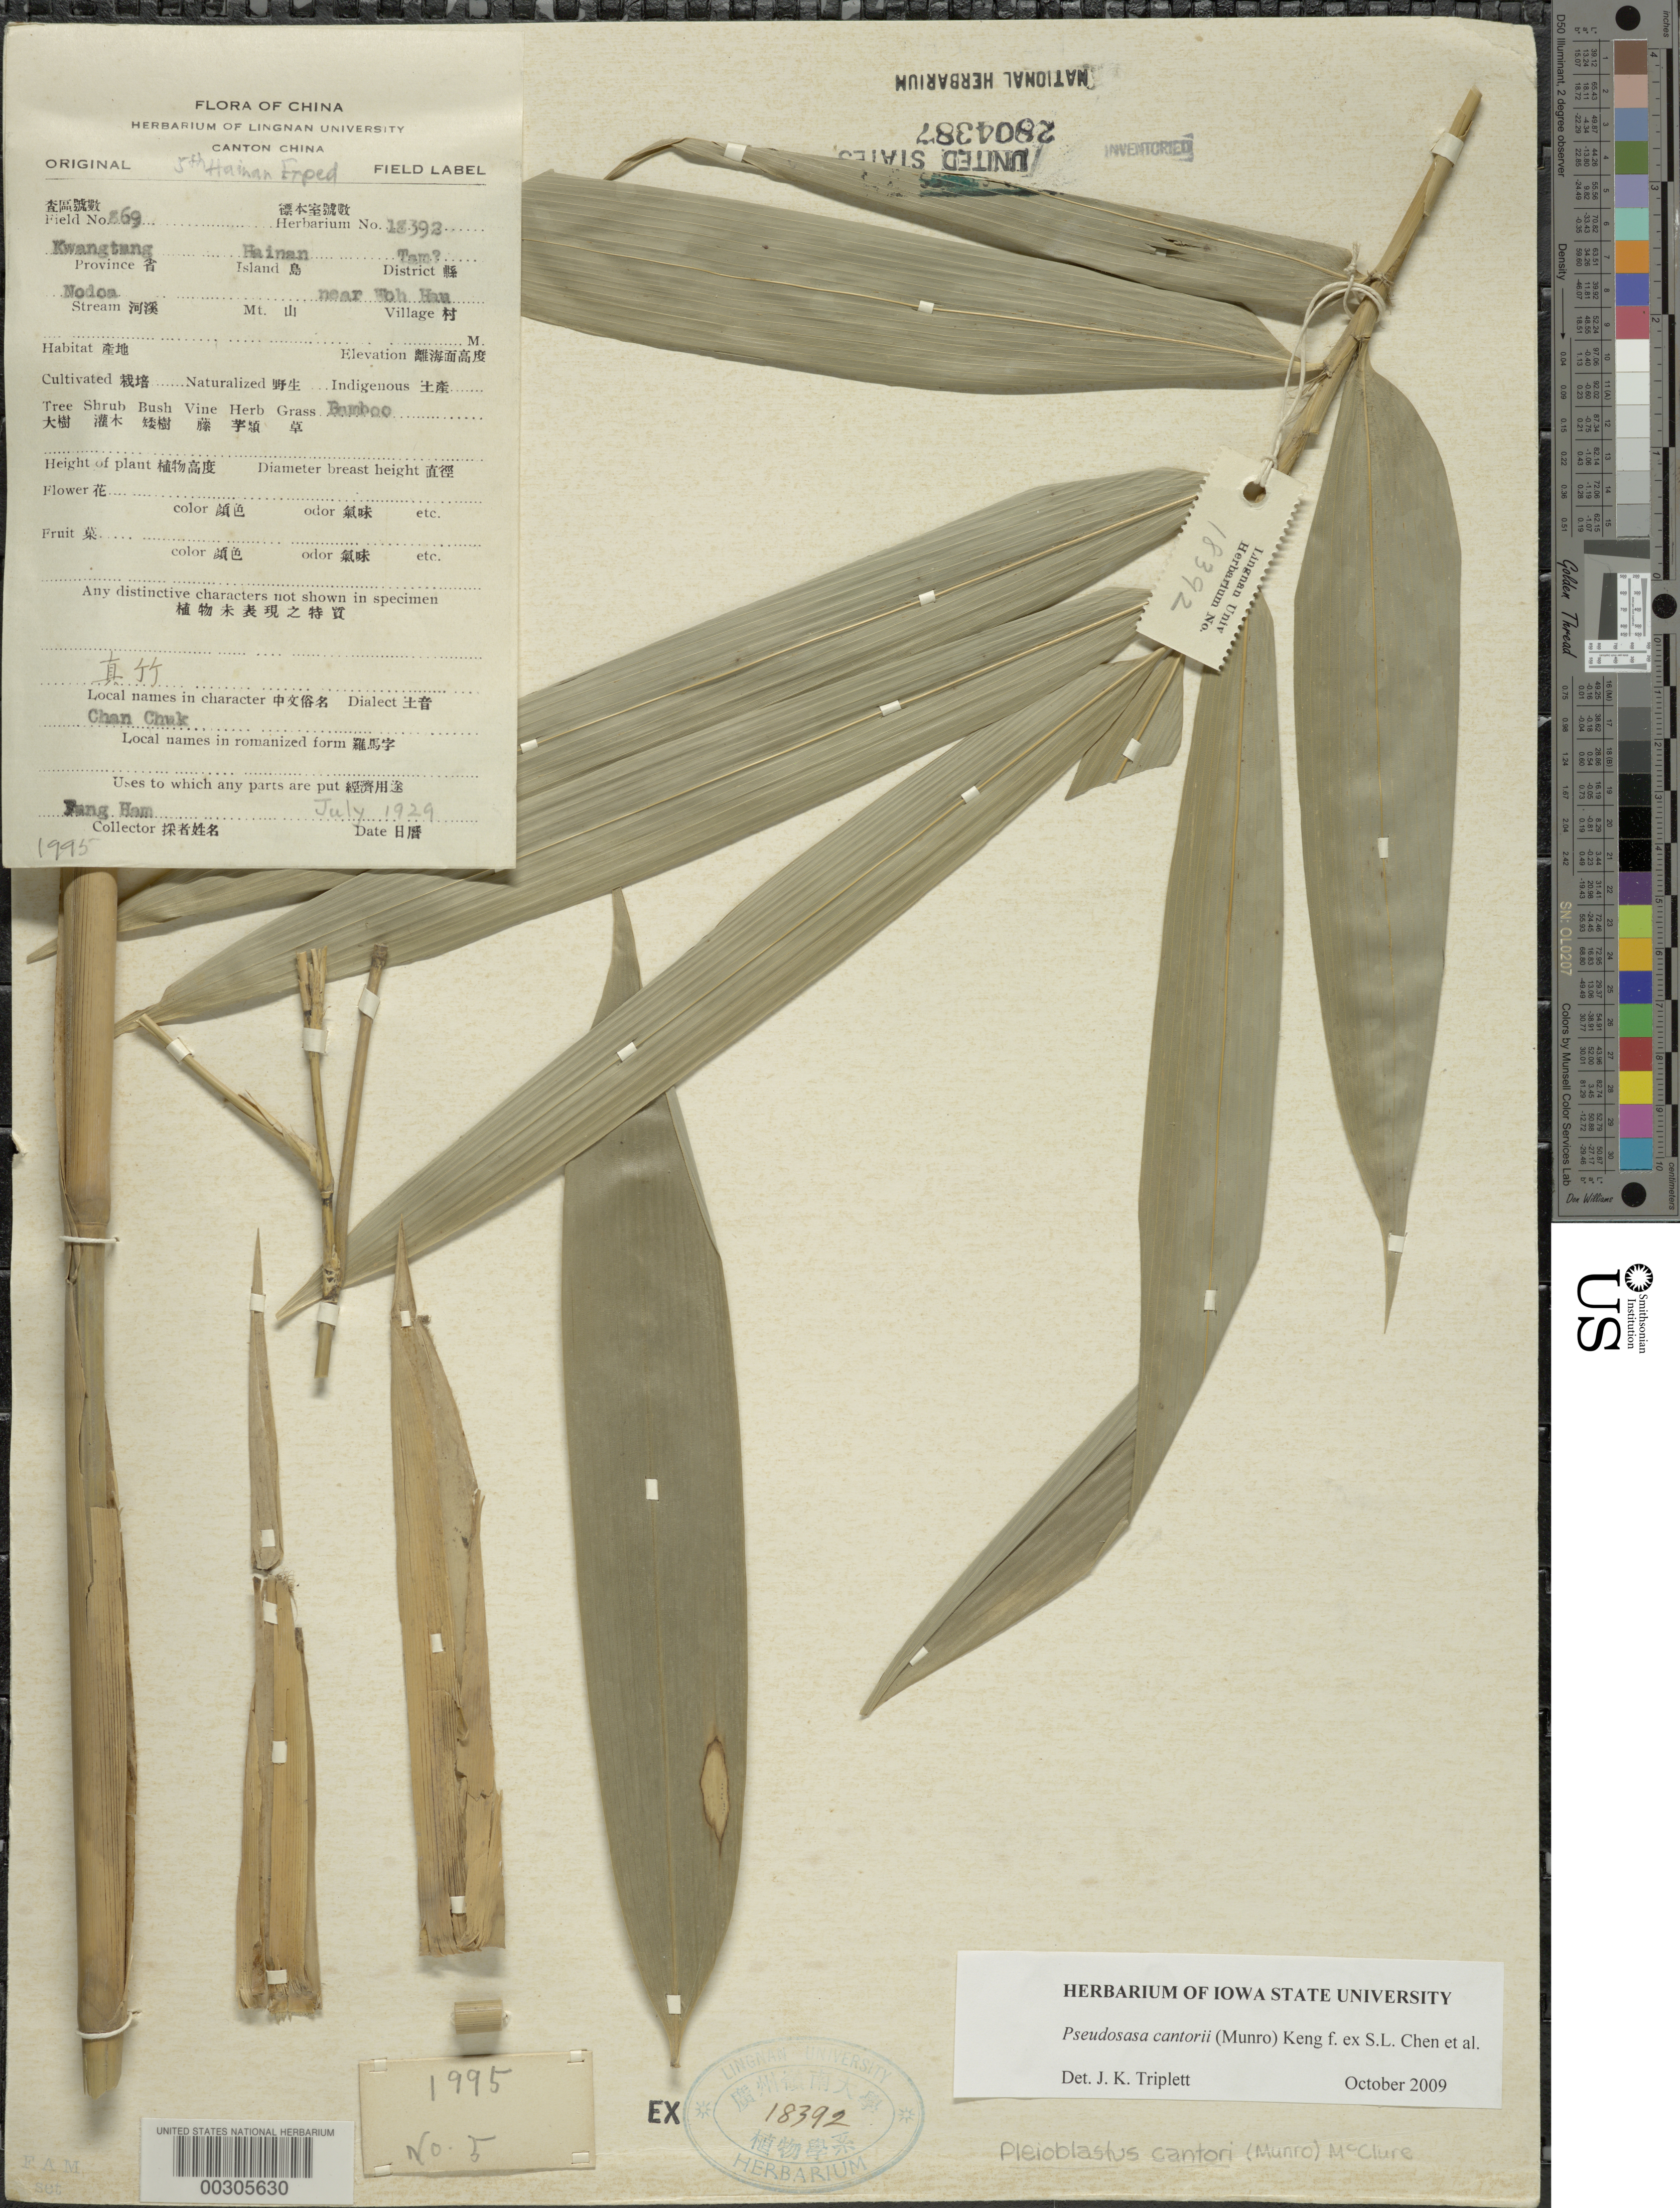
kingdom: Plantae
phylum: Tracheophyta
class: Liliopsida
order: Poales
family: Poaceae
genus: Pseudosasa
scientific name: Pseudosasa cantorii (Munro) Keng f. ex S.L. Chen et al.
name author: (Munro) Keng f. ex S.L. Chen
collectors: H. L. Fung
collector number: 869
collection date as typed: Jul 1929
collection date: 1929-07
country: China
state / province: Hainan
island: Hainan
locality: Tam, Nodoa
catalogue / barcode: US 2804387